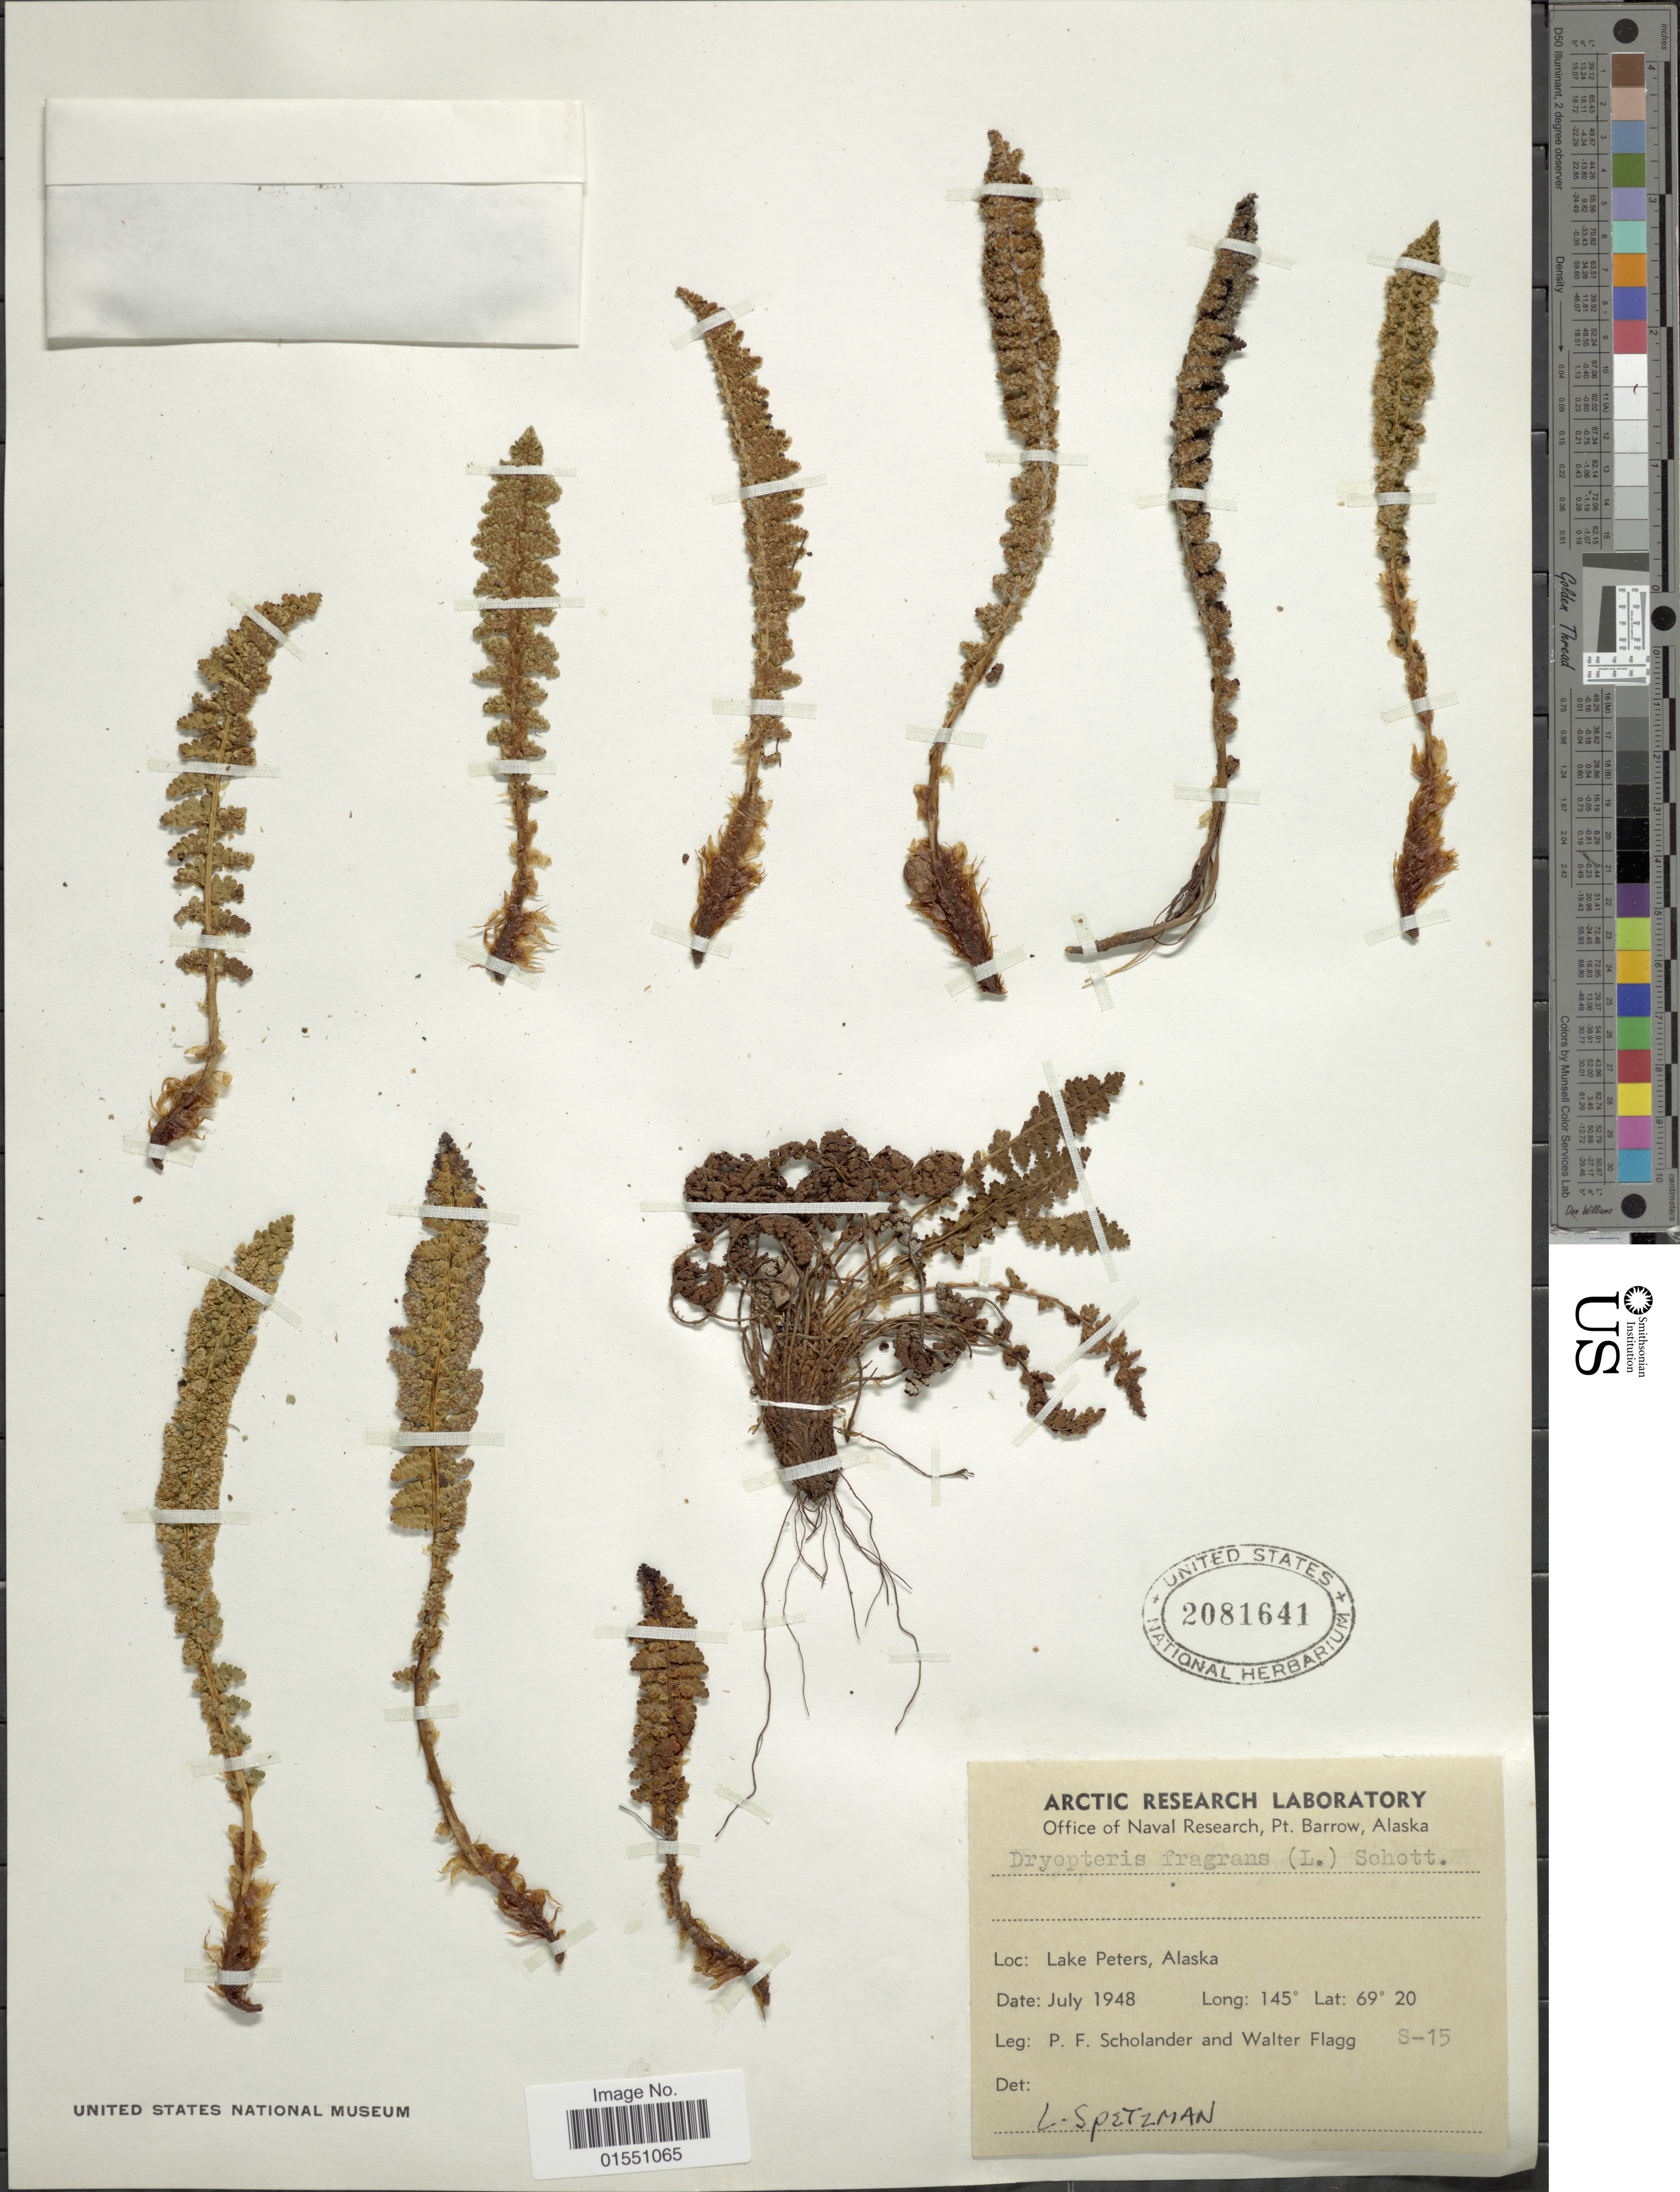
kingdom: Plantae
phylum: Tracheophyta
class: Polypodiopsida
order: Polypodiales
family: Dryopteridaceae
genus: Dryopteris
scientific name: Dryopteris fragrans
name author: (L.) Schott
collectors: P. Scholander & W. Flagg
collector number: S-15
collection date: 1948-07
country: United States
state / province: Alaska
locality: Lake Peters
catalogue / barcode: US 2081641